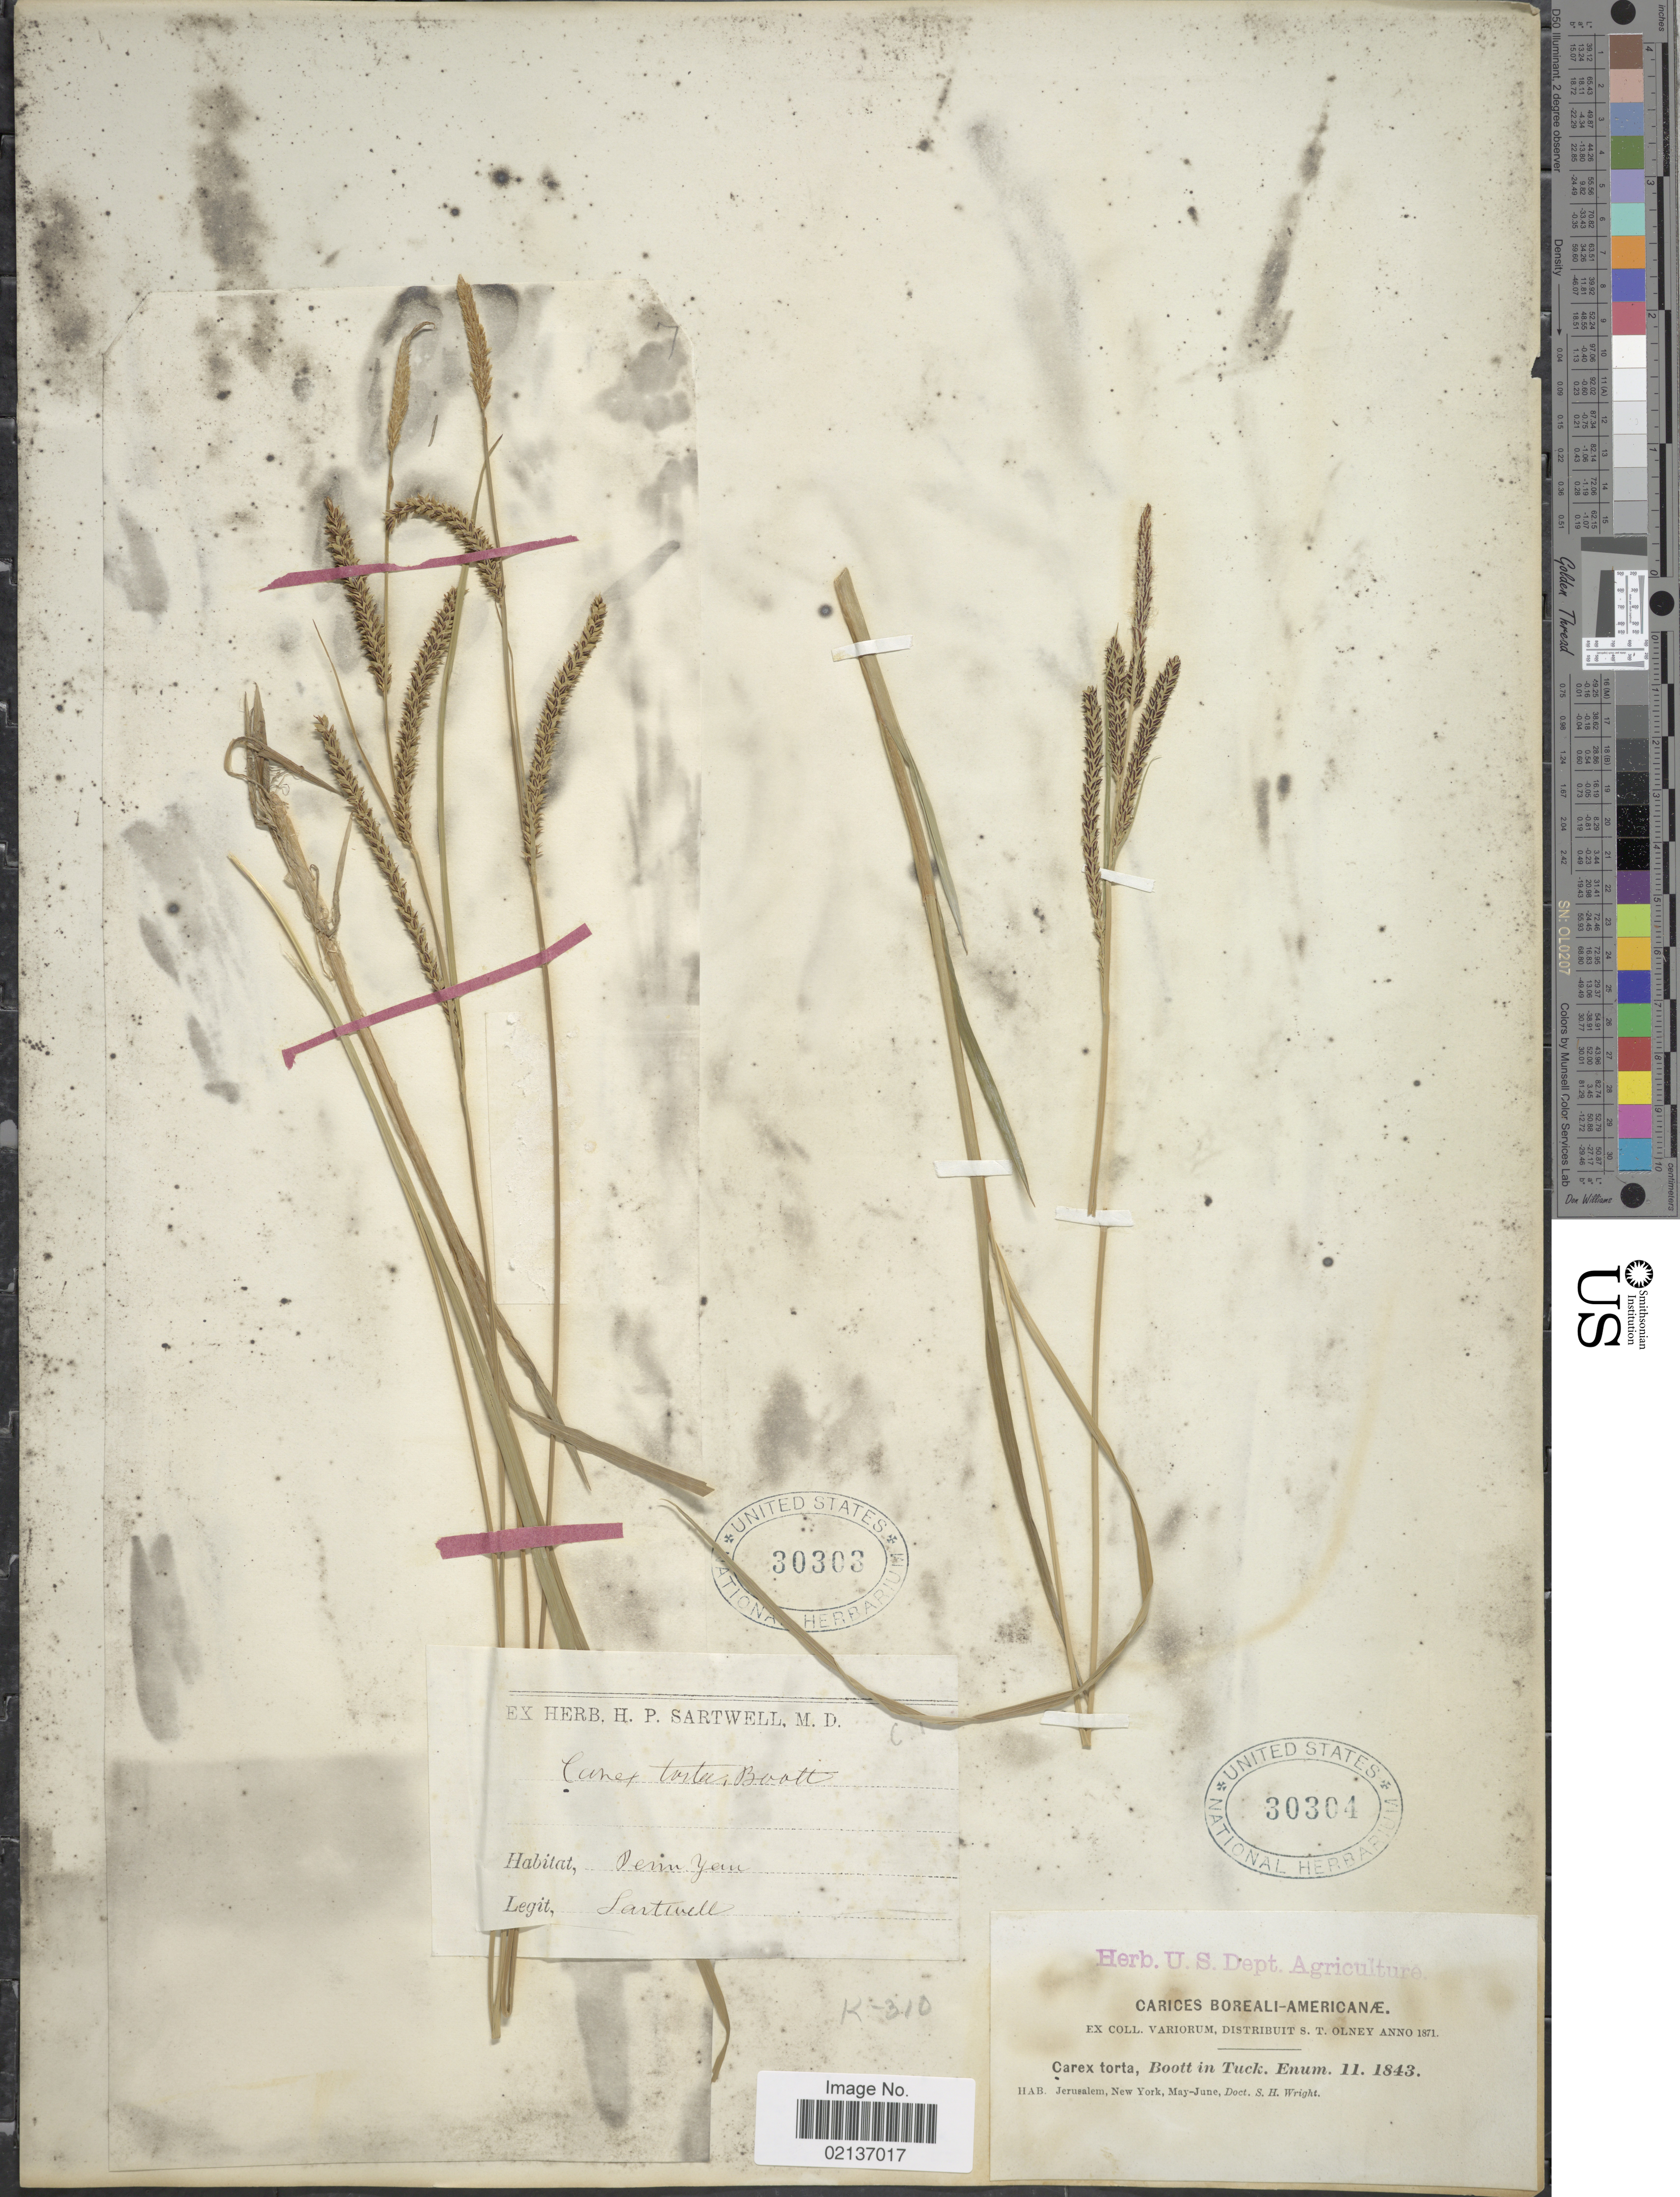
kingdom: Plantae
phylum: Tracheophyta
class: Liliopsida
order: Poales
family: Cyperaceae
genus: Carex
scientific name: Carex torta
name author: Boott ex Tuck.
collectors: S. H. Wright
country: United States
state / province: New York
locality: Jerusalem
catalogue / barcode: US 30304-2